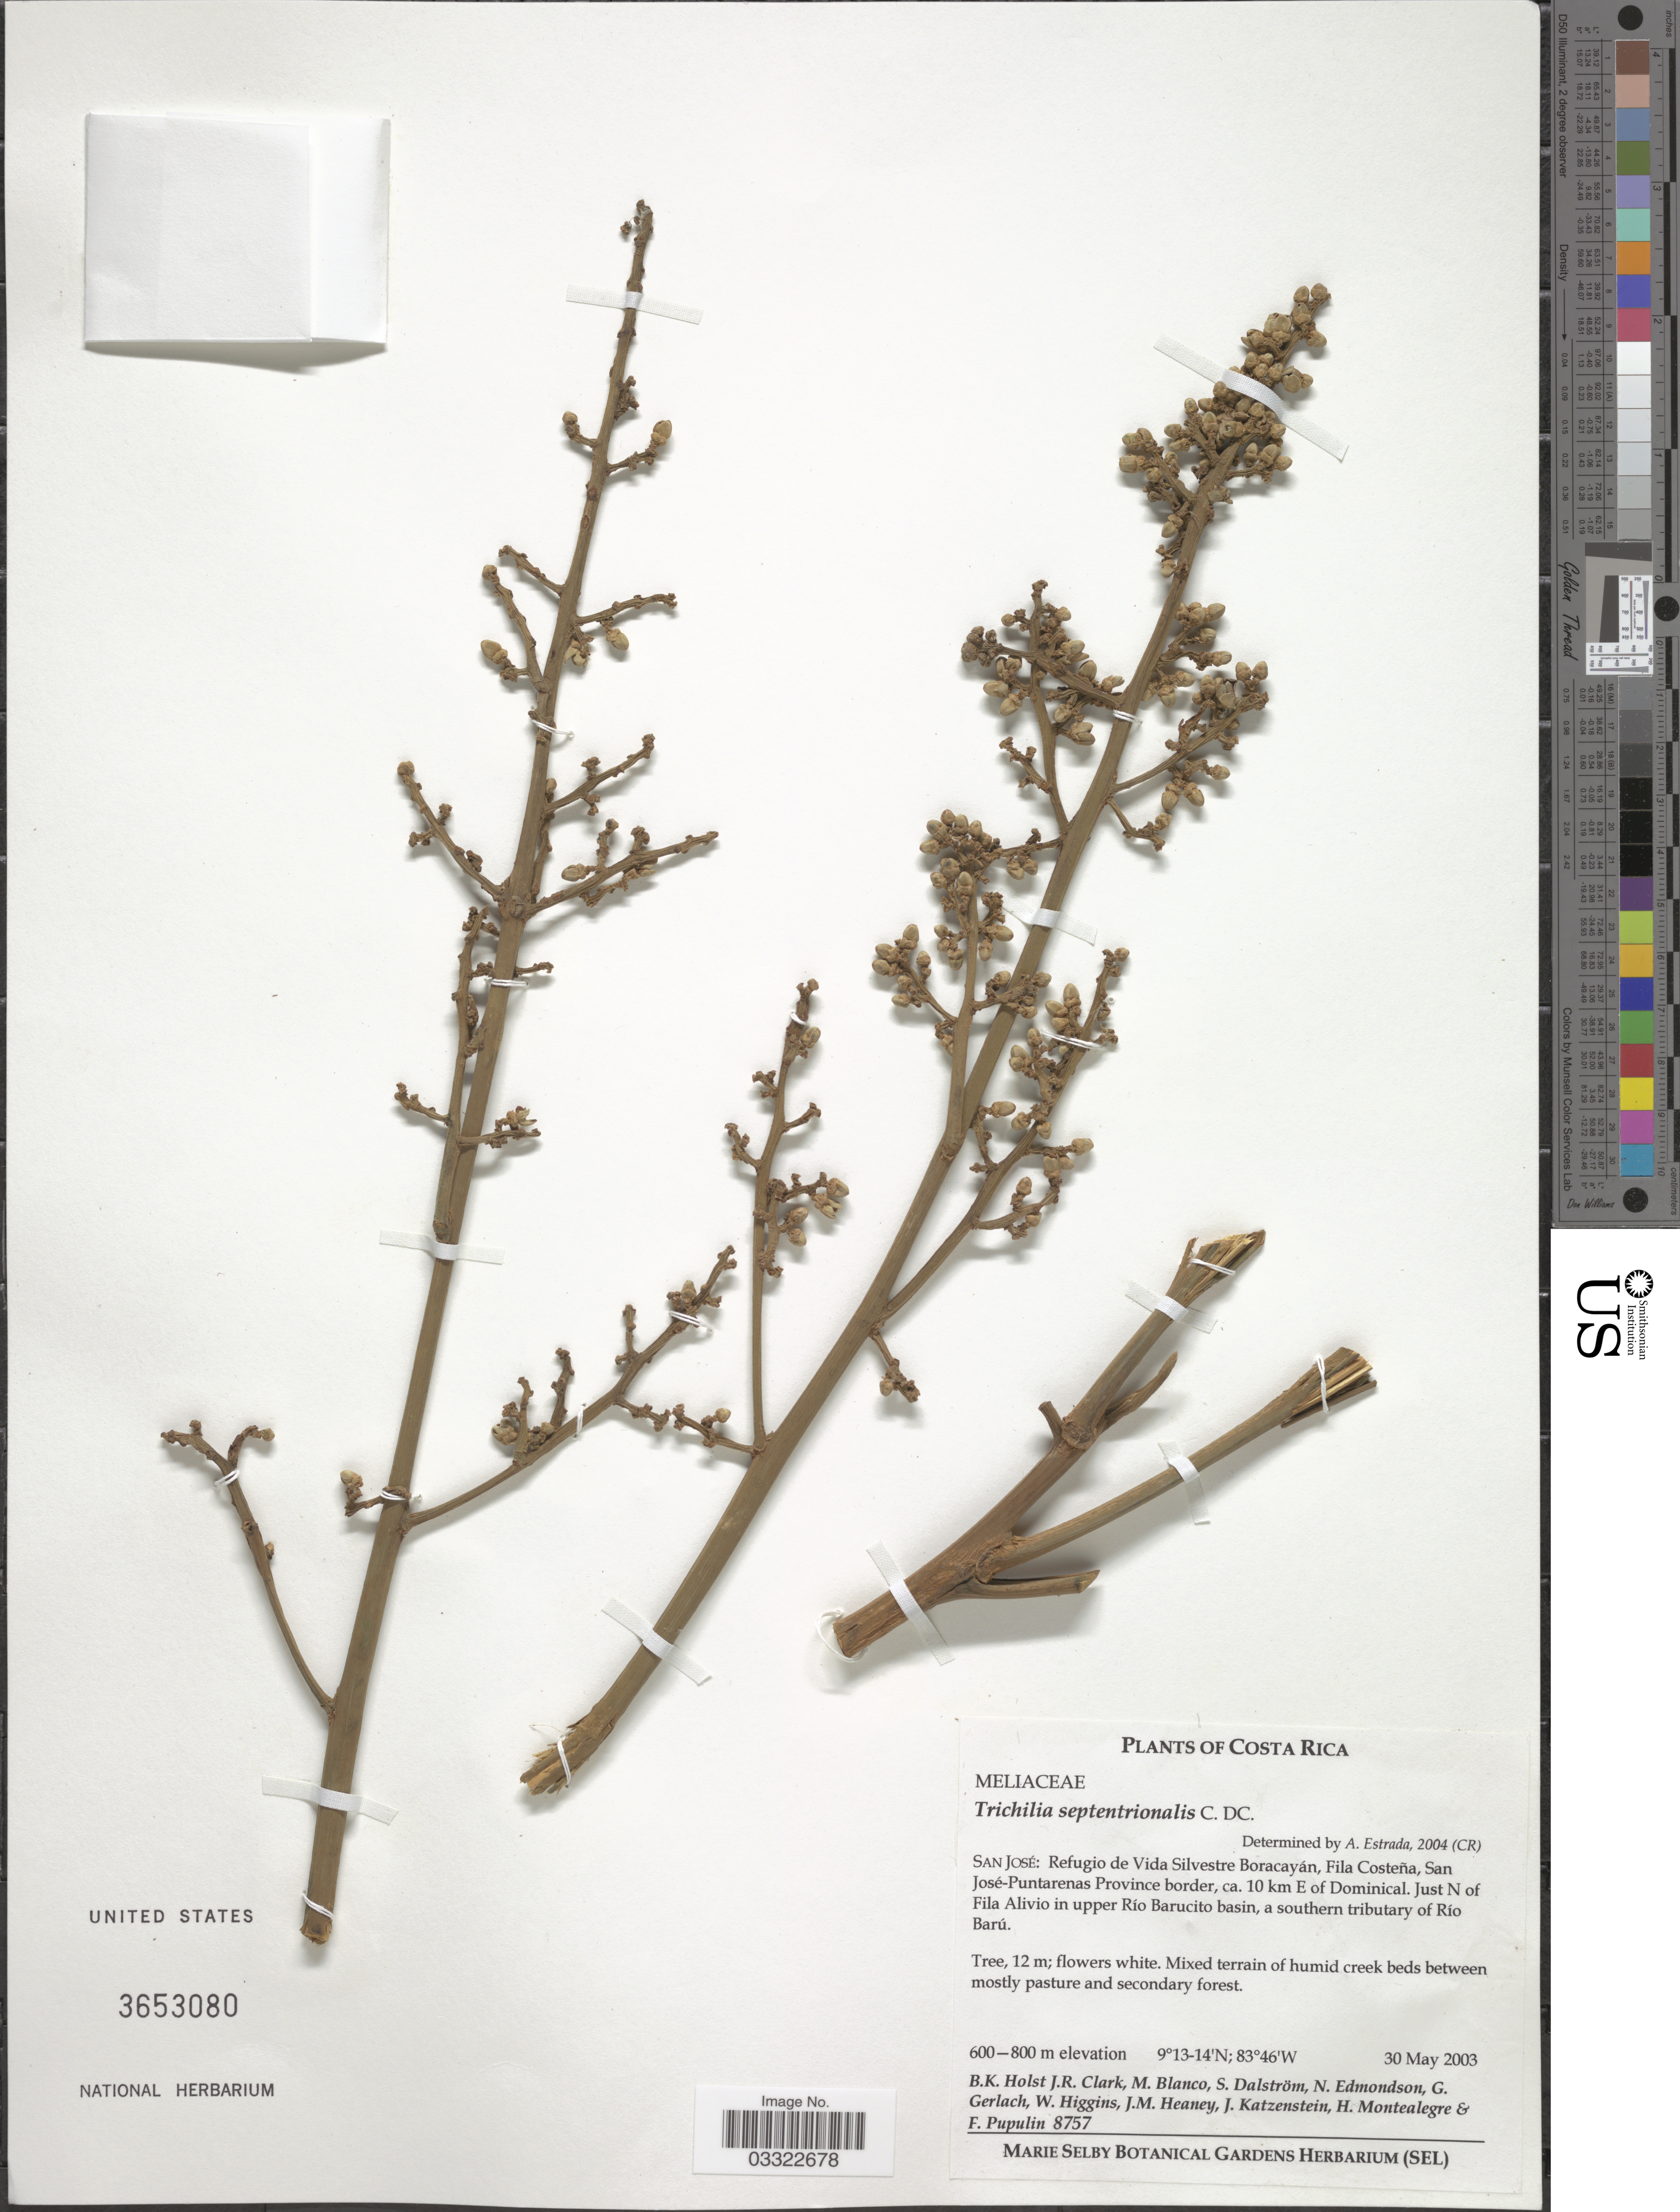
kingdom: Plantae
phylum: Tracheophyta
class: Magnoliopsida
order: Sapindales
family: Meliaceae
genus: Trichilia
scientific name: Trichilia septentrionalis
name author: C. DC.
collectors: B. Holst, J. R. Clark, M. Blanco, S. Dalström & et al.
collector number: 8757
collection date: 2003-05-30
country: Costa Rica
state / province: San José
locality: Refugio de Vida Silvestre Boracayán, Fila Costeña, San José-Puntarenas Province border, ca. 10 km E of Dominical. Just N of Fila Alivio in upper Río Barucito basin, a southern tributary of Río Barú.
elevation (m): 600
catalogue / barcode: US 3653080